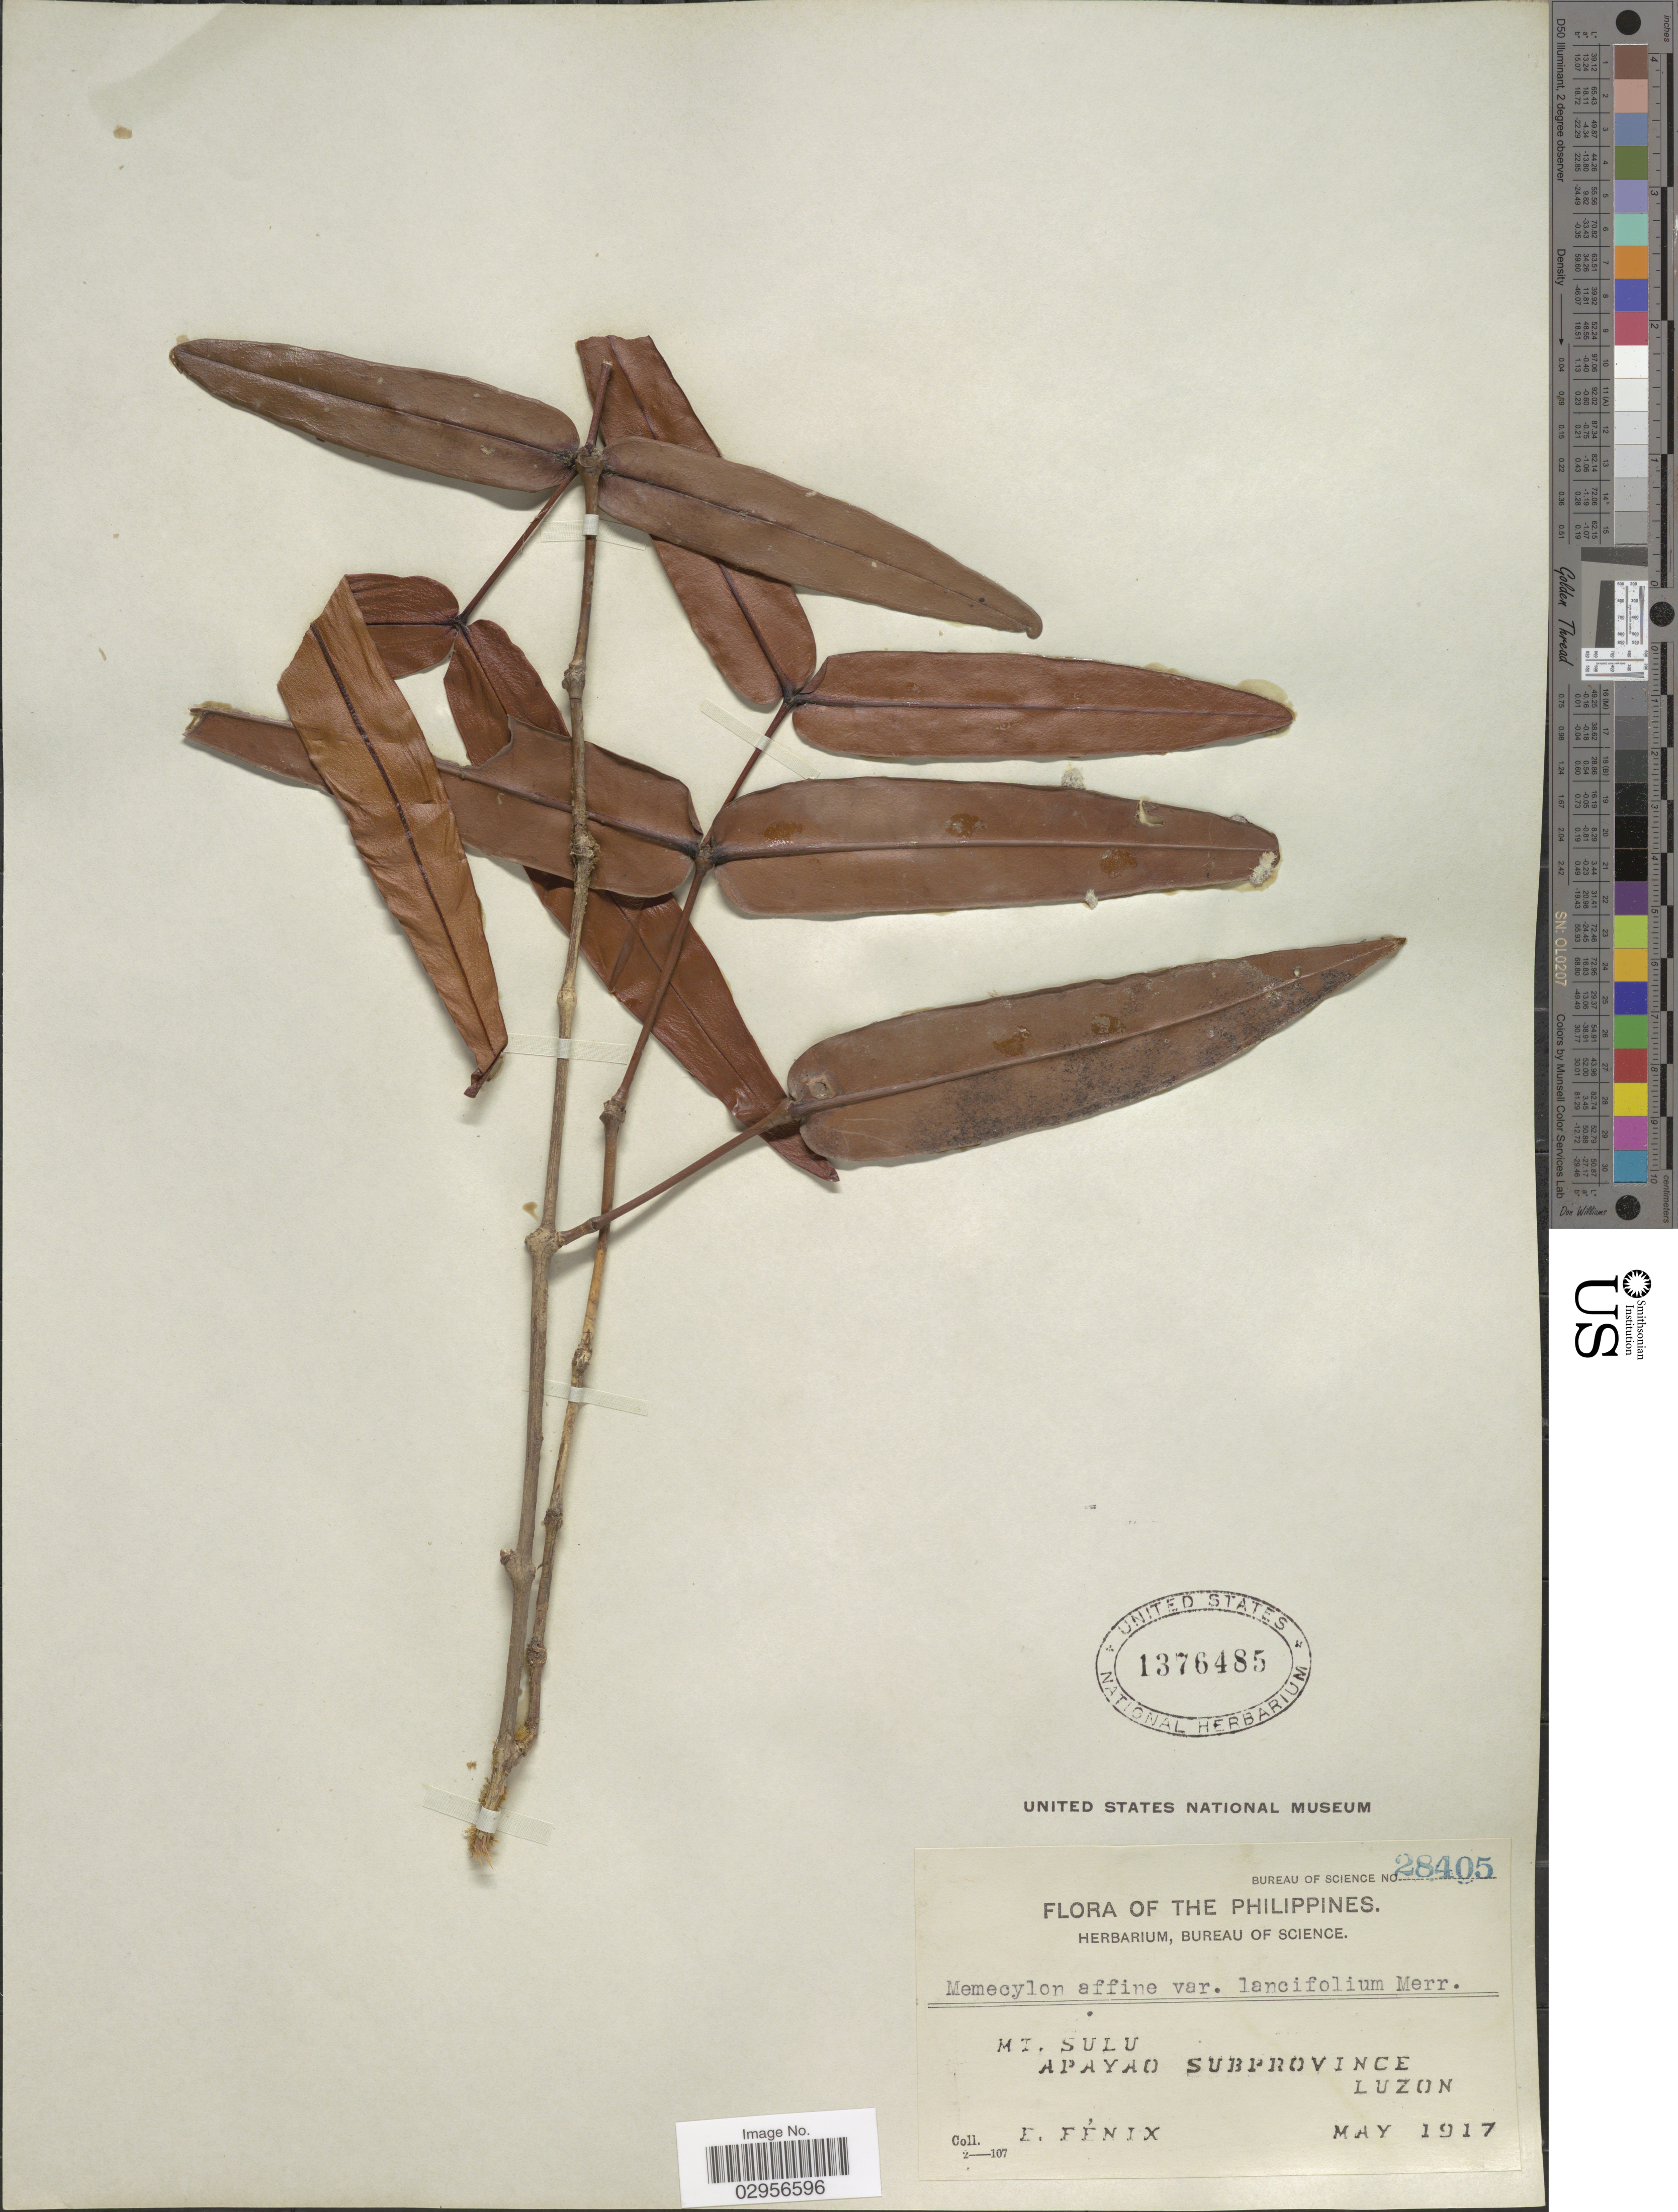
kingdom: Plantae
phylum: Tracheophyta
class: Magnoliopsida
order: Myrtales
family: Melastomataceae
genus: Memecylon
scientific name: Memecylon affine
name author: Merr.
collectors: E. Fénix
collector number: Bureau of Science 28405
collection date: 1917-05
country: Philippines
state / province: Cordillera (Administrative Region)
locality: Mt. Sulu, Apayao Subprovince, Luzon.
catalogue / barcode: US 1376485